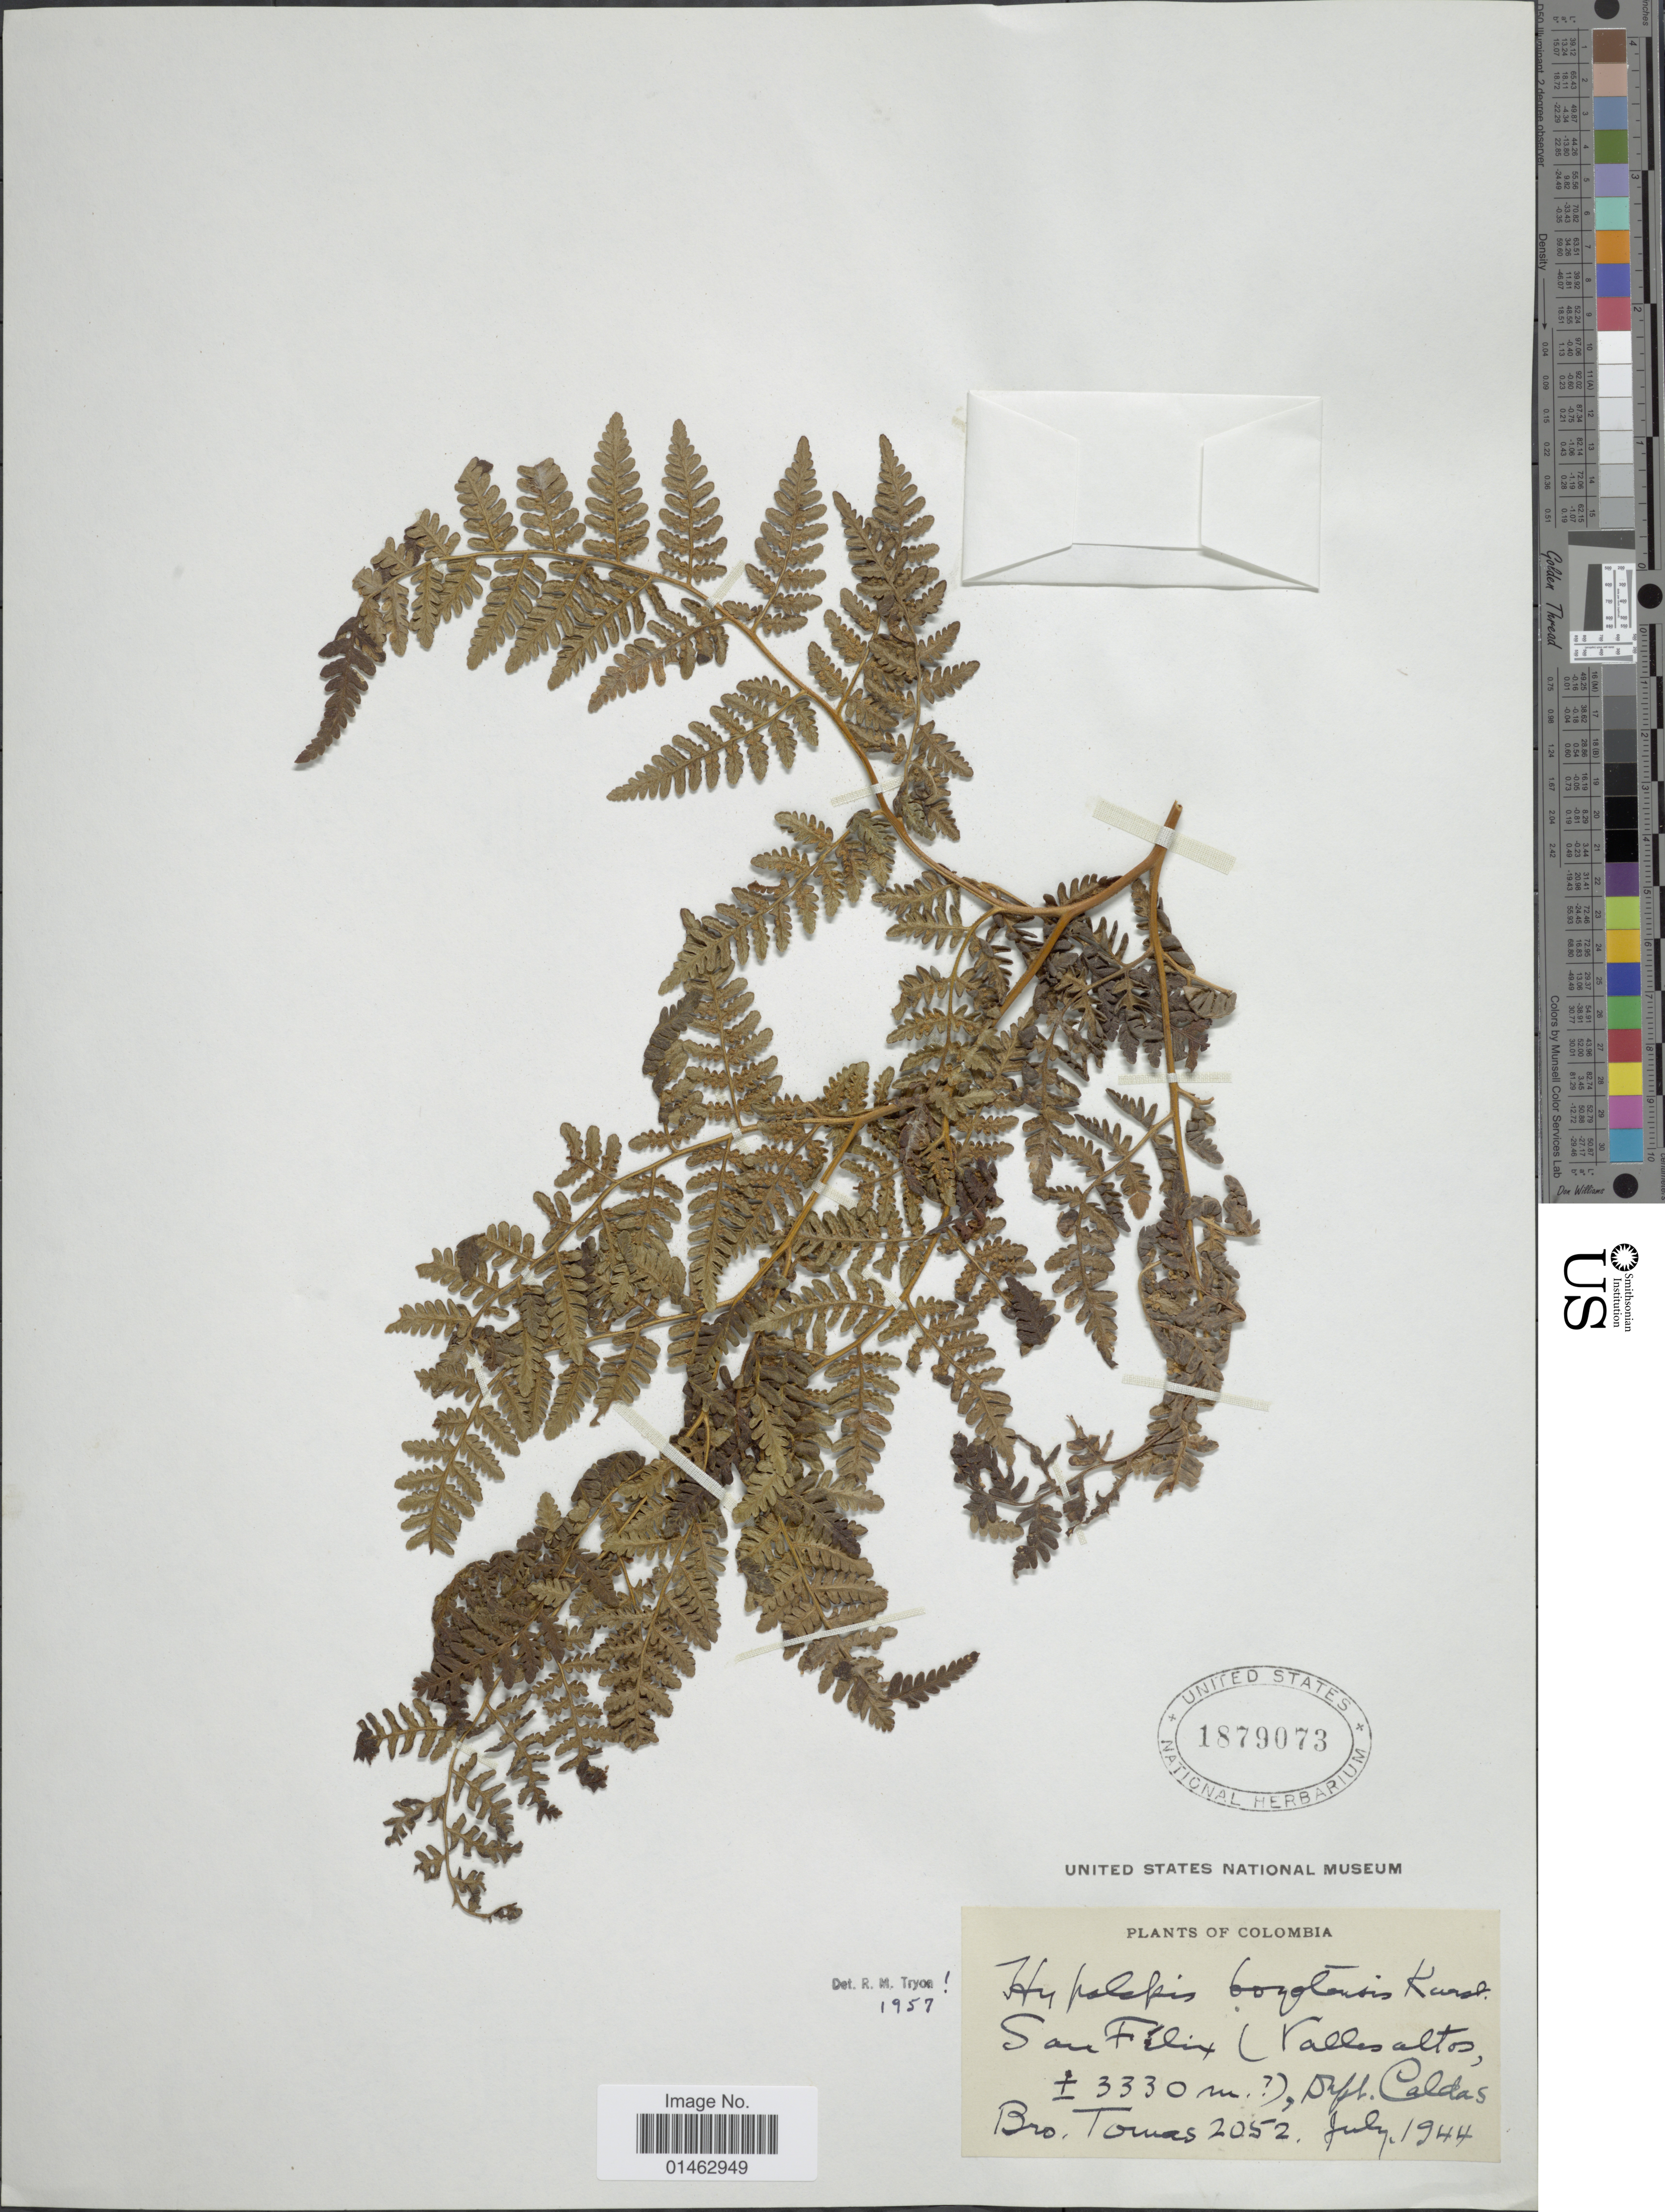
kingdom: Plantae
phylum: Tracheophyta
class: Polypodiopsida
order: Polypodiales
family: Dennstaedtiaceae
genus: Hypolepis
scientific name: Hypolepis bogotensis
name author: H. Karst.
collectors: B. Tomas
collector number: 2052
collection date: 1944-07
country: Colombia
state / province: Caldas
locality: San Félix (Valles altos, Dept Caldas)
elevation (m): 3330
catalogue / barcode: US 1879073